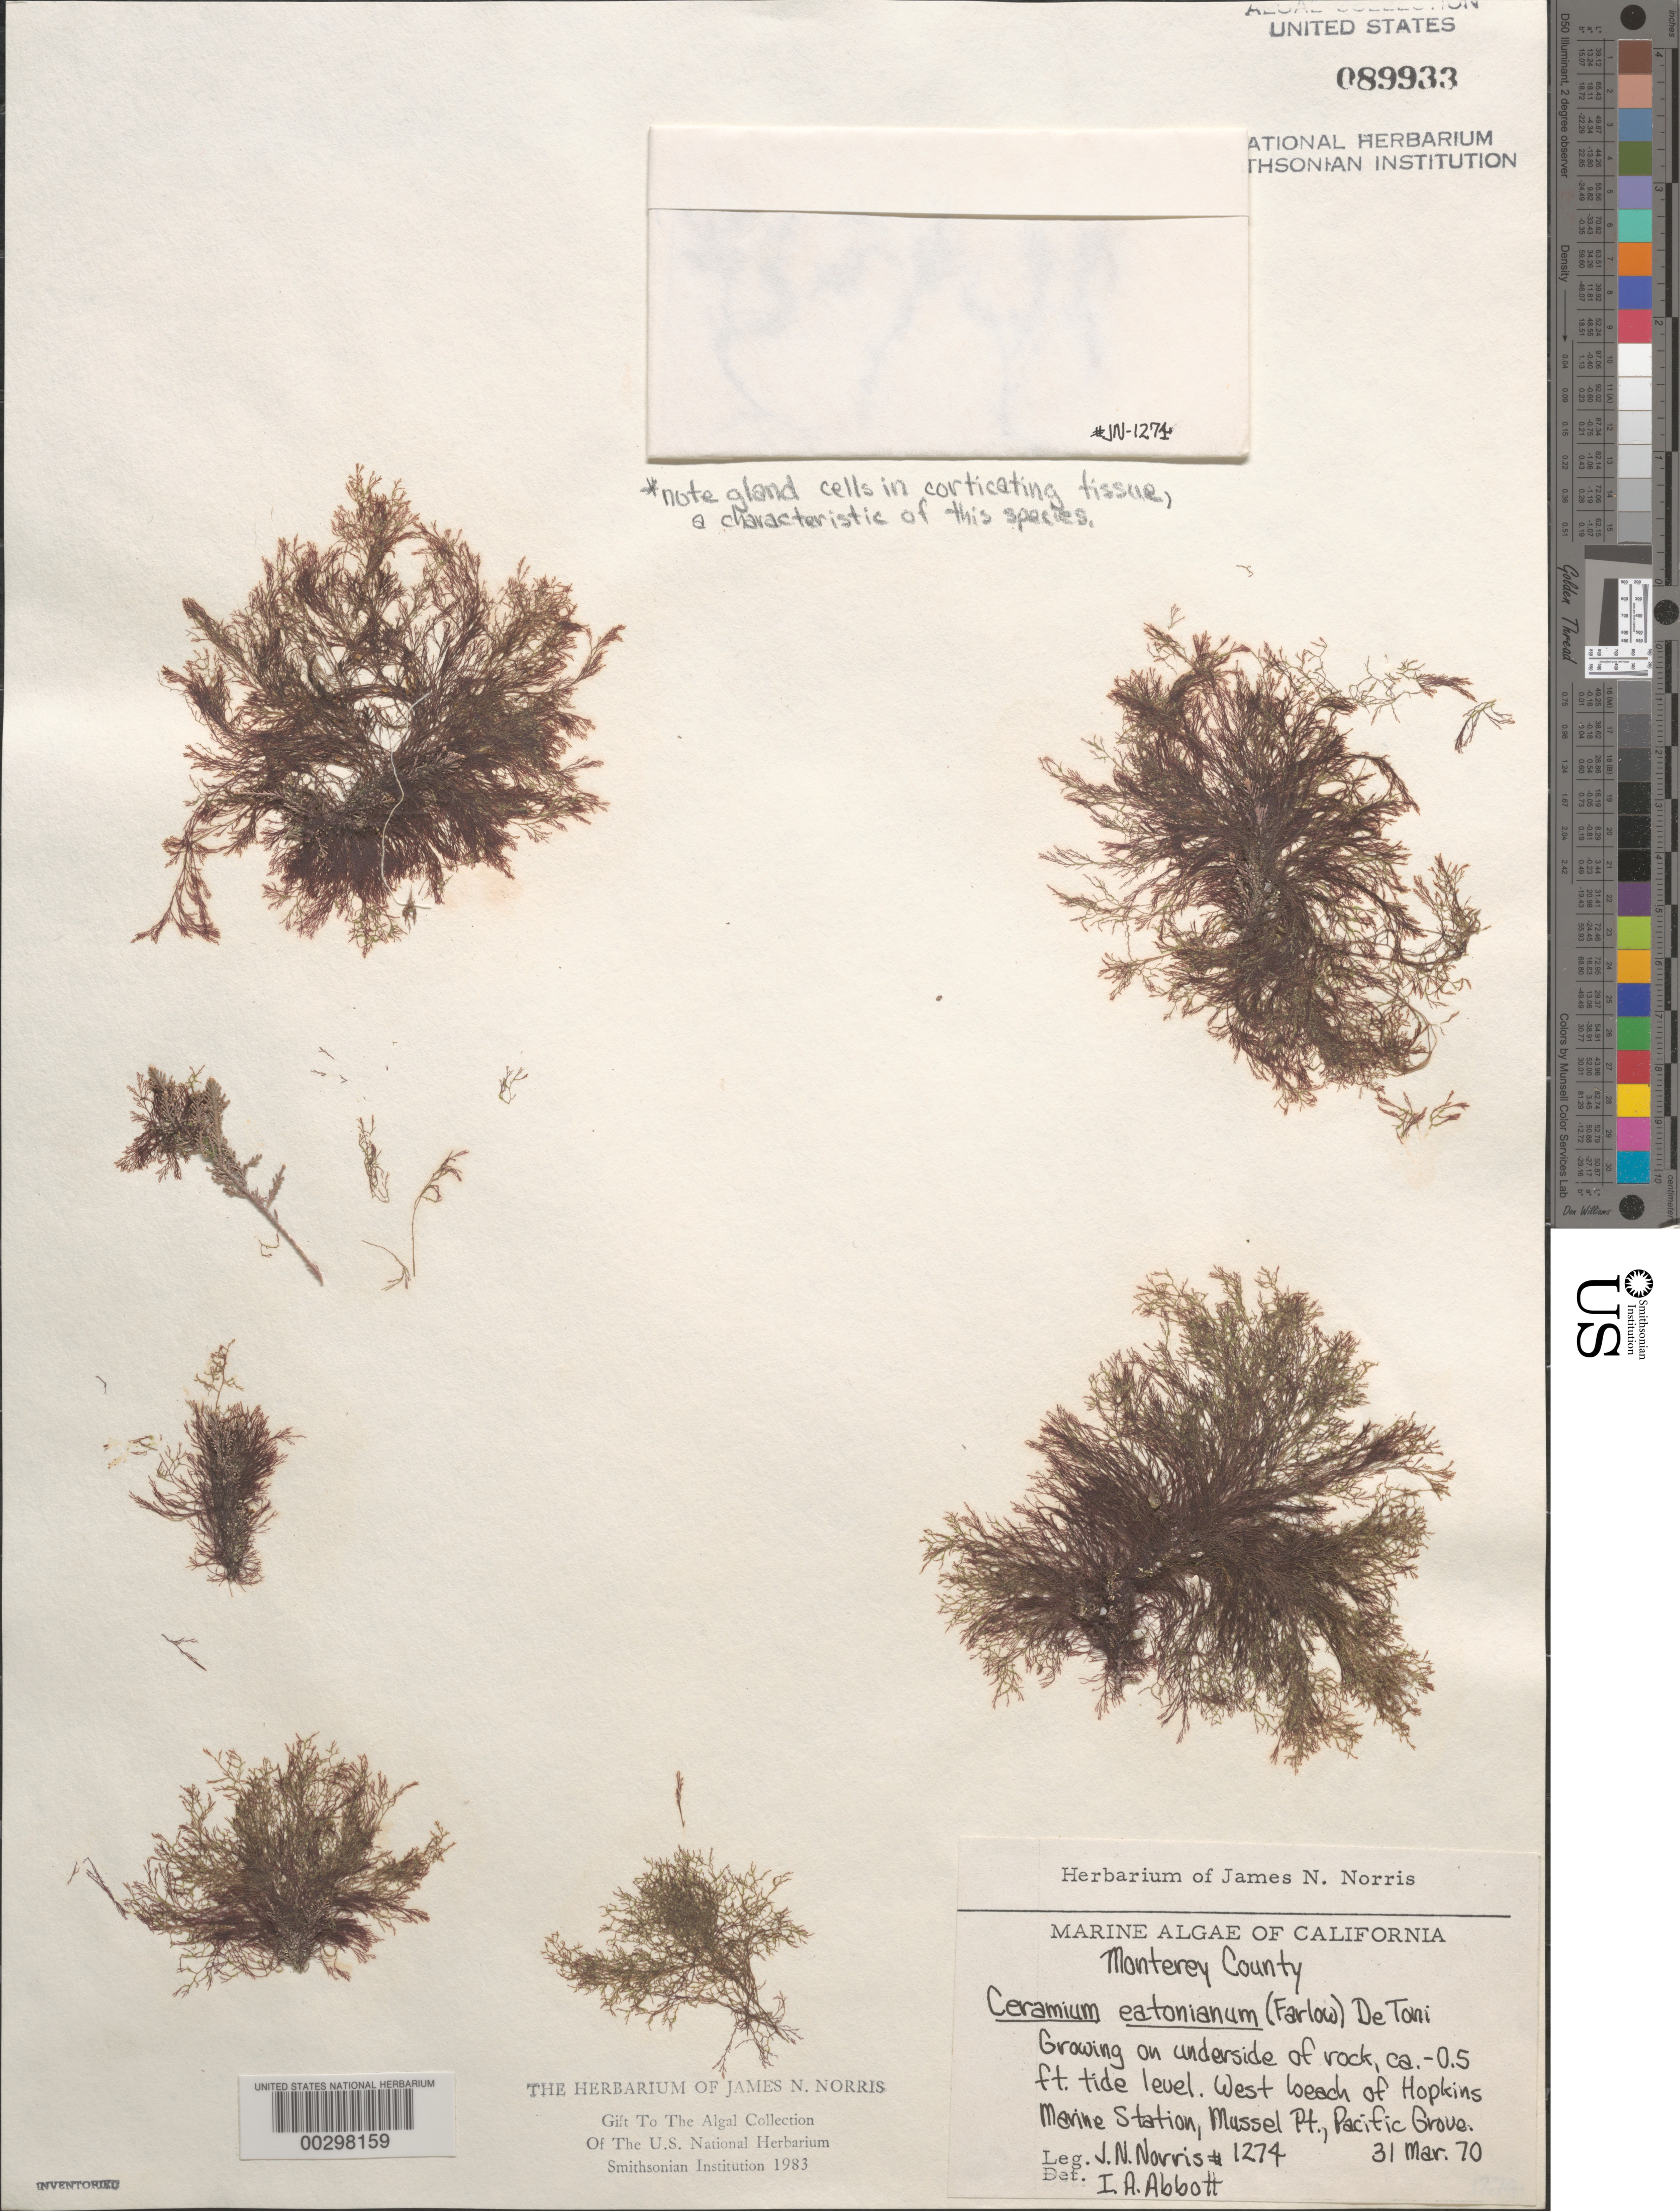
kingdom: Plantae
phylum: Rhodophyta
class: Florideophyceae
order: Ceramiales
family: Ceramiaceae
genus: Corallophila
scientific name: Corallophila eatoniana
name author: (Farl.) T.O. Cho et al.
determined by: Algae name updating Project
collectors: J. N. Norris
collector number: JN-1274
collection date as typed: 31 Mar 1970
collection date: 1970-03-31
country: United States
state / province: California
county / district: Monterey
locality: West beach of Hopkins Marine Station, Mussel Point, Pacific Grove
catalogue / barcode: US 89933